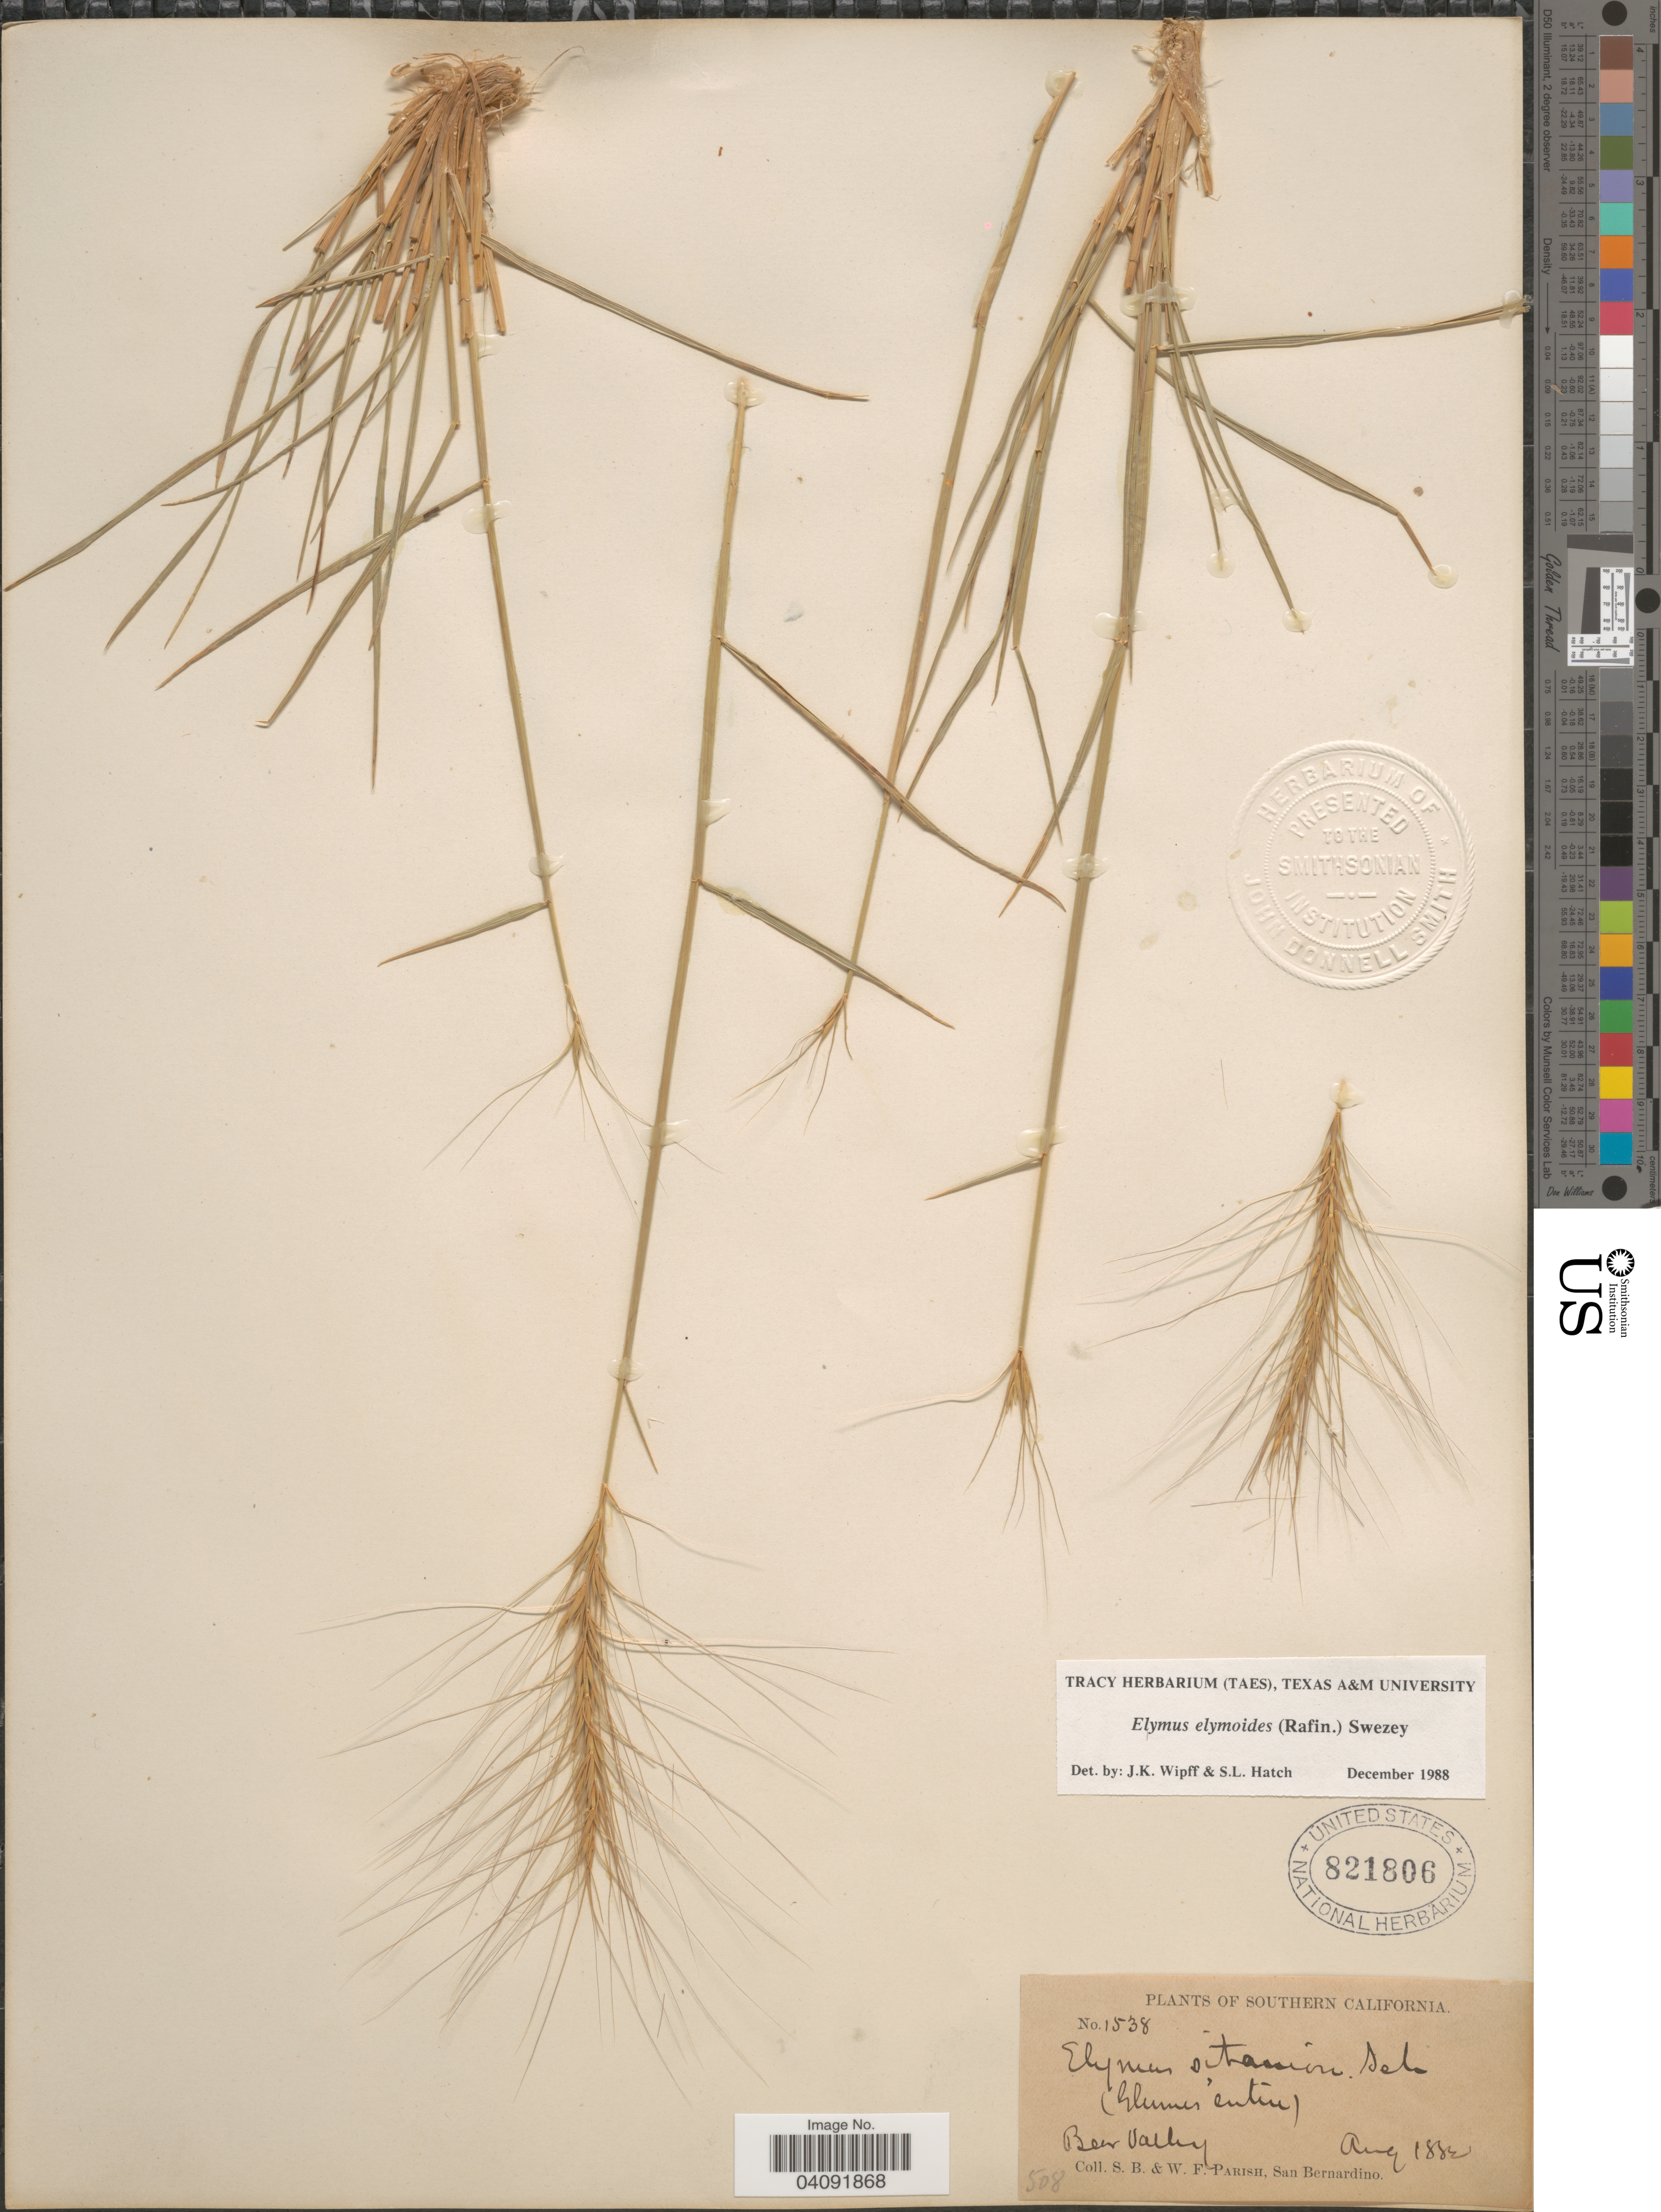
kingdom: Plantae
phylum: Tracheophyta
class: Liliopsida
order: Poales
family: Poaceae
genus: Elymus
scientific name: Elymus elymoides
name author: (Raf.) Swezey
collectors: S. B. Parish & W. F. Parish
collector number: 1538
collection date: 1882-08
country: United States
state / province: California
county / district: San Bernardino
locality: Southern California. Bear Valley.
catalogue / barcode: US 821806